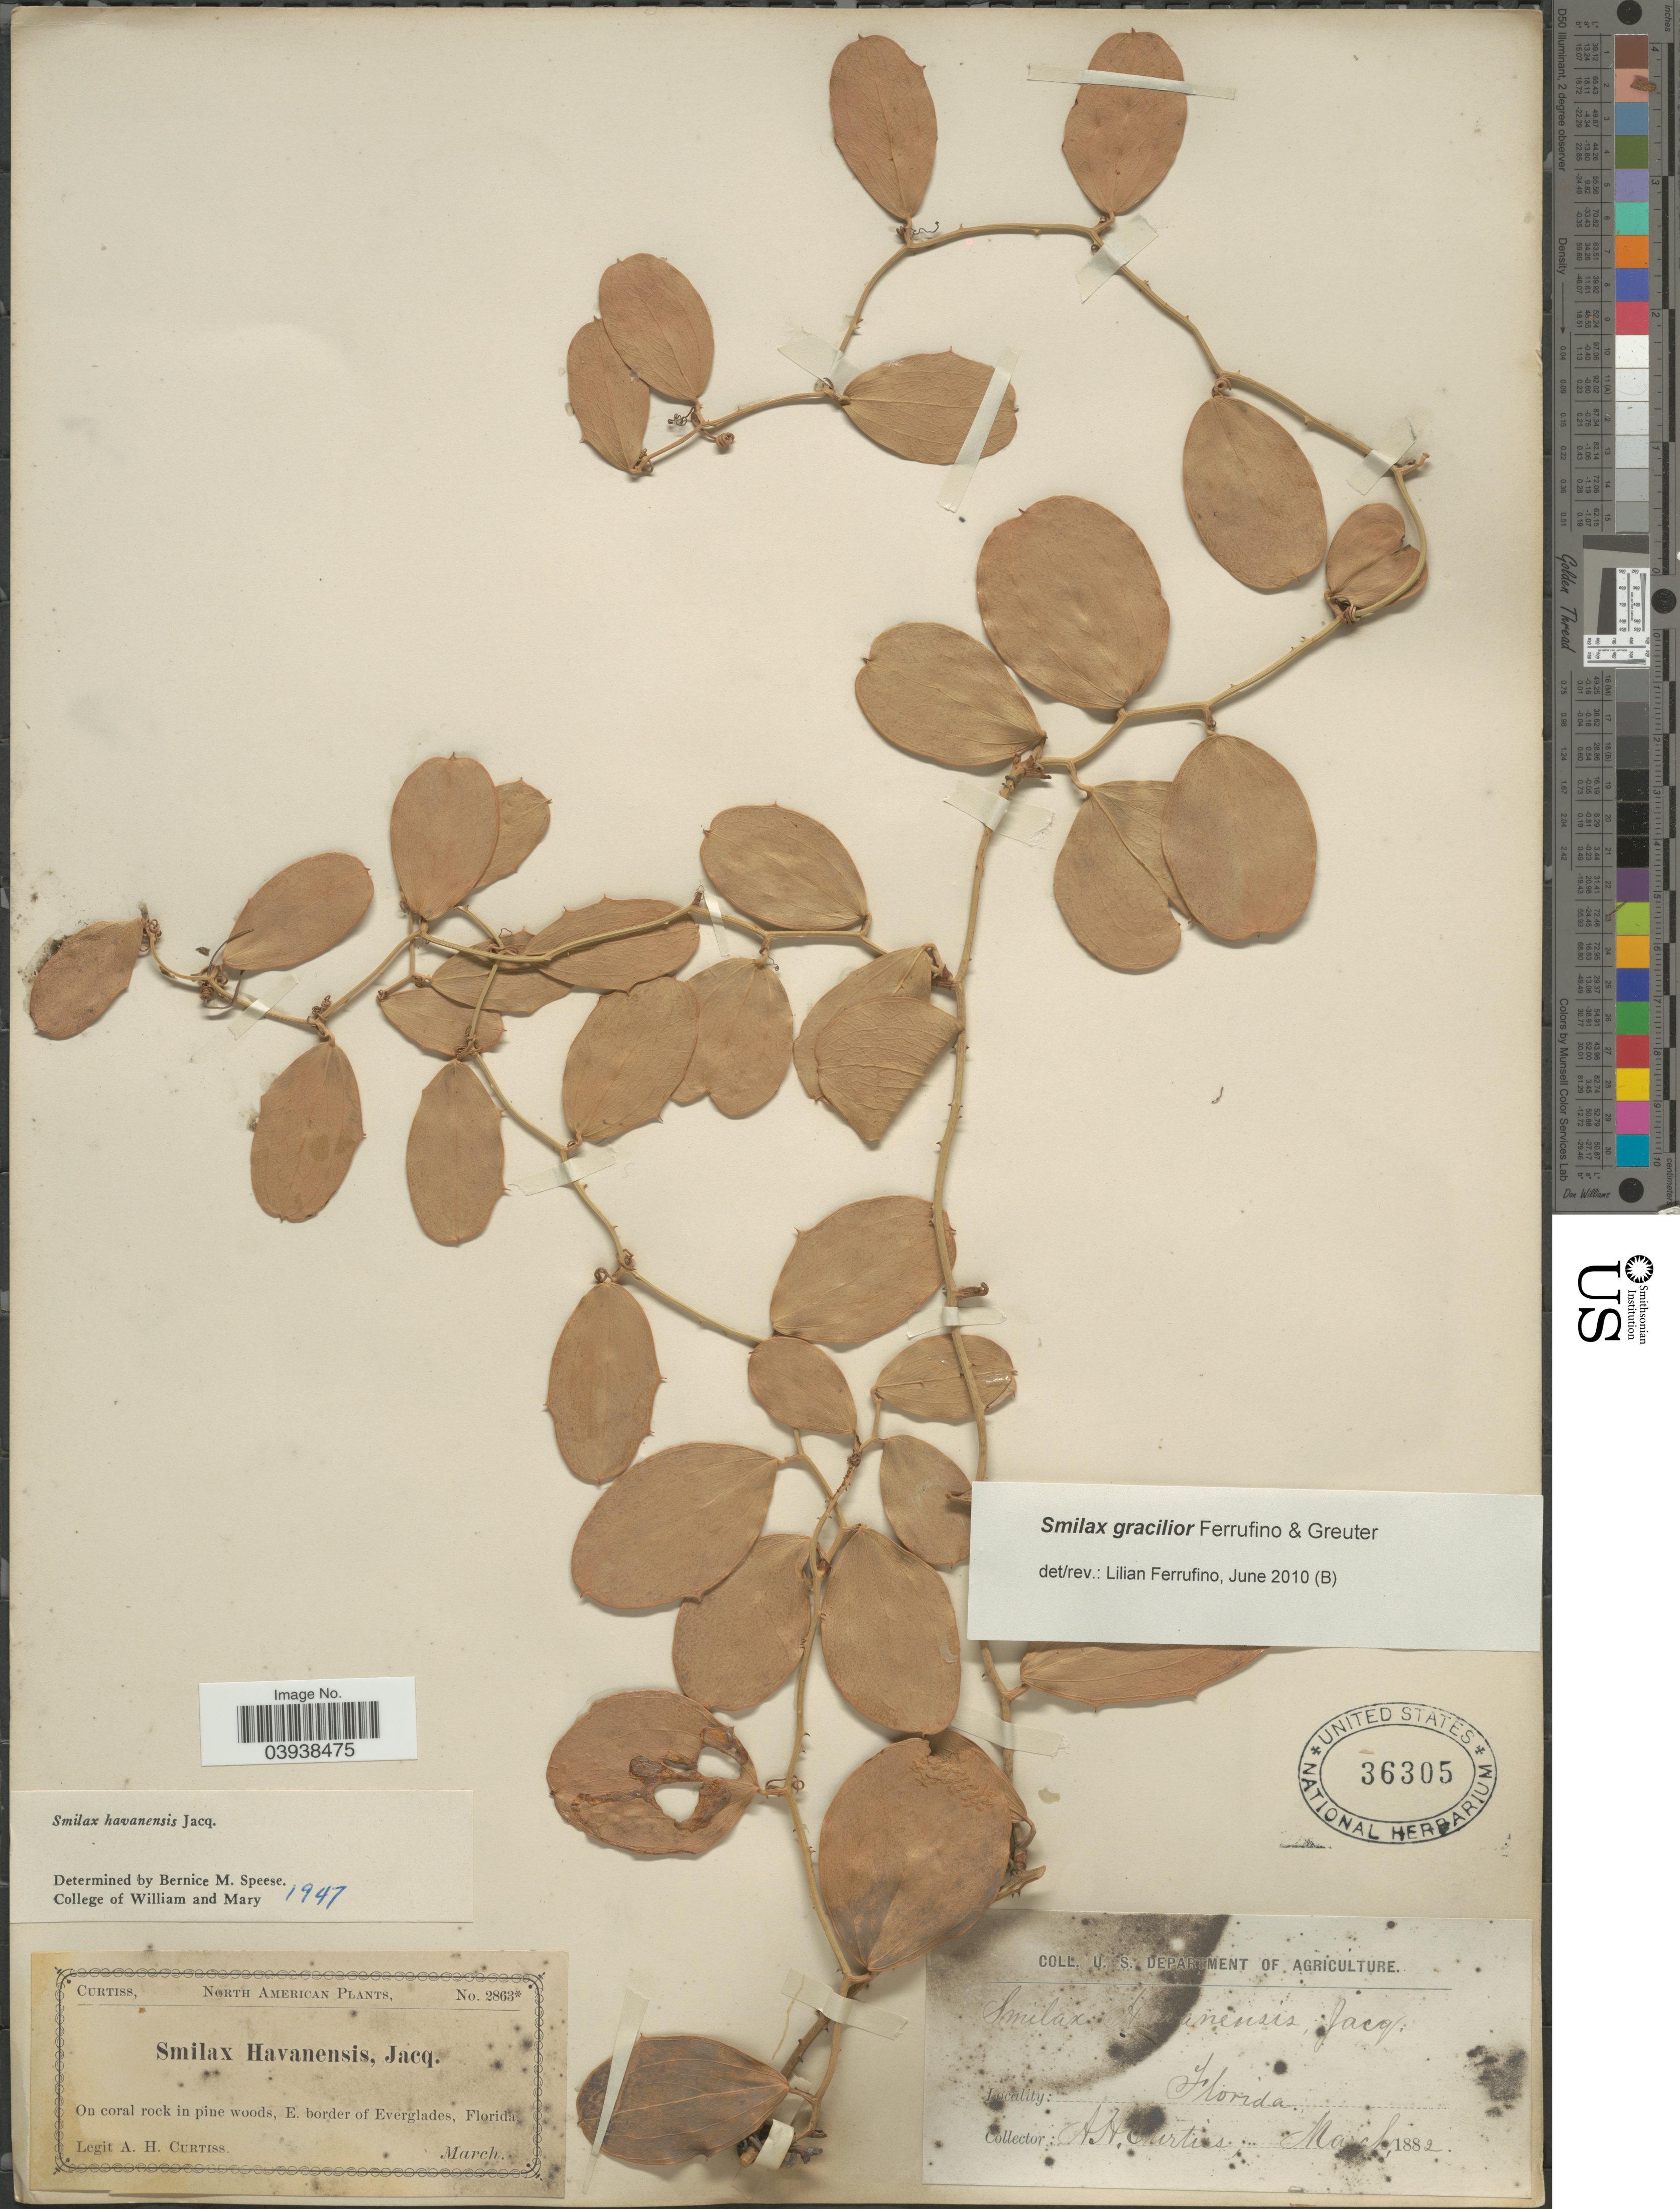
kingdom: Plantae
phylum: Tracheophyta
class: Liliopsida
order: Liliales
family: Smilacaceae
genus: Smilax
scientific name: Smilax gracilior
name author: Ferrufino & Greuter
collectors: A. H. Curtiss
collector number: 2863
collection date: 1882-03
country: United States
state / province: Florida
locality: E. border of Everglades.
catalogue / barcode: US 36305